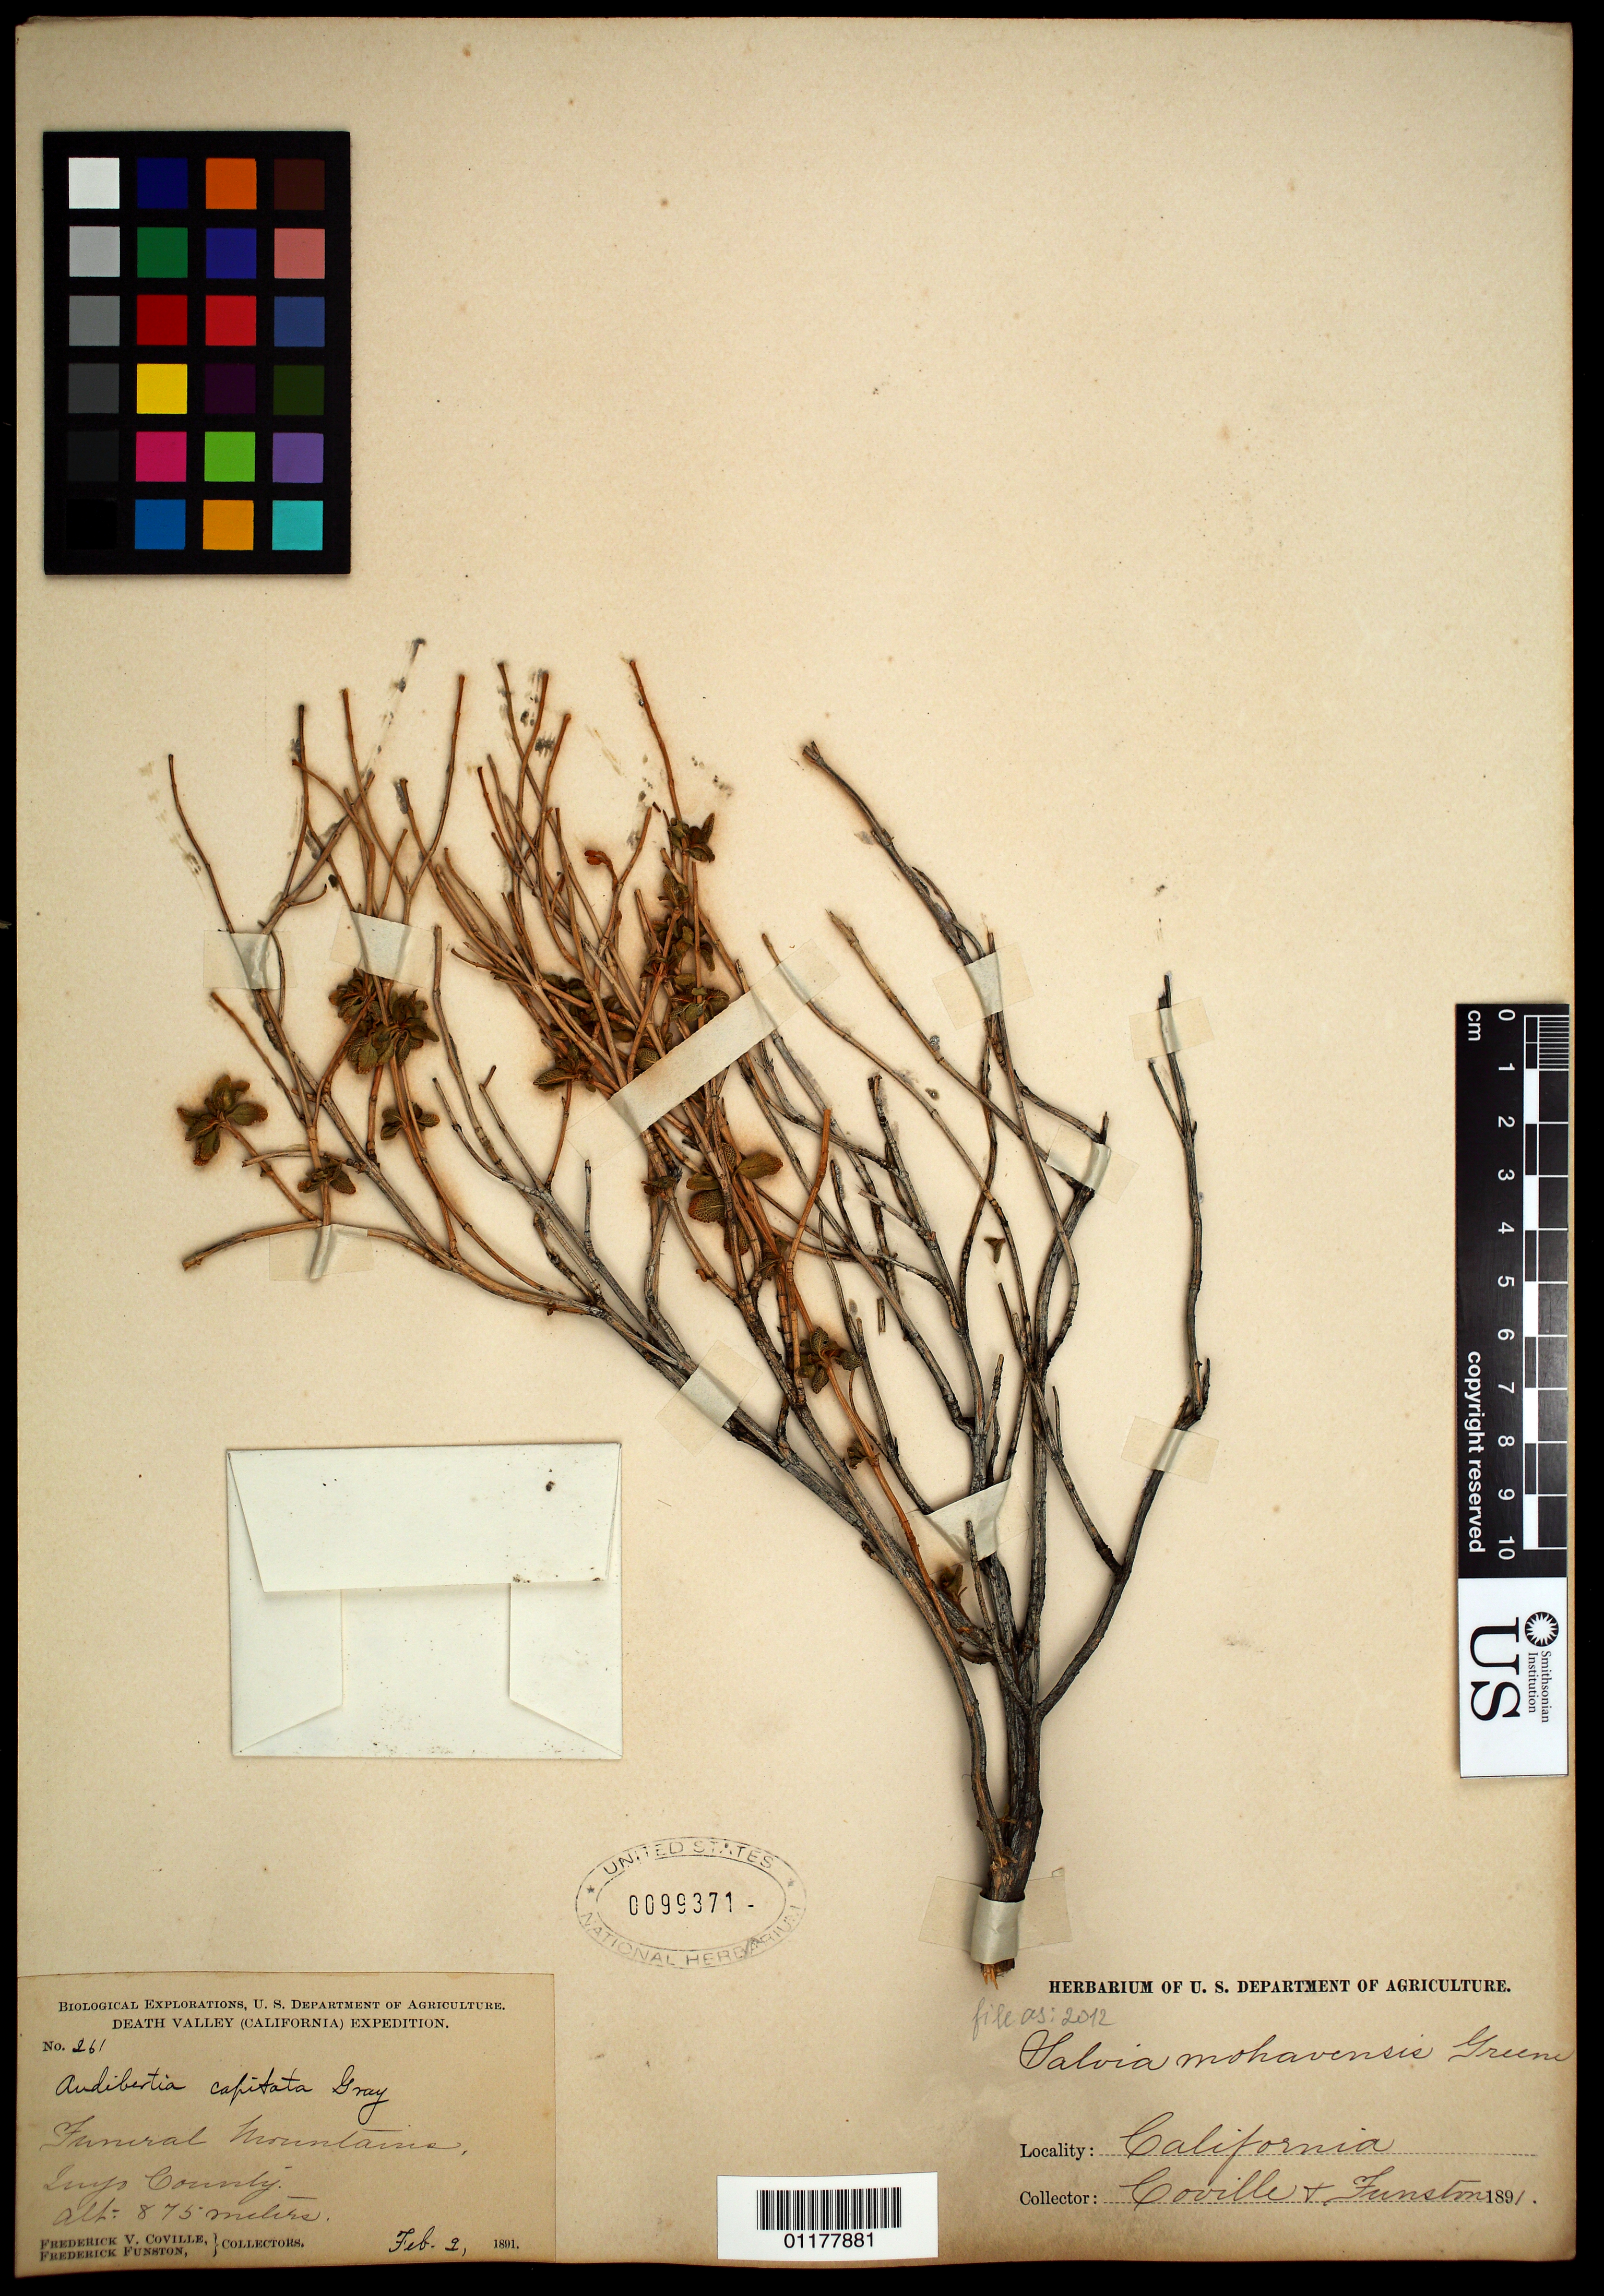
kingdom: Plantae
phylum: Tracheophyta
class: Magnoliopsida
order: Lamiales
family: Lamiaceae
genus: Salvia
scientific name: Salvia mohavensis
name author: Greene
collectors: F. V. Coville & F. Funston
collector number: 261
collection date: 1891-02-02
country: United States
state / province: California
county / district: Inyo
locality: Funeral Mountains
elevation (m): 875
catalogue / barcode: US 99371